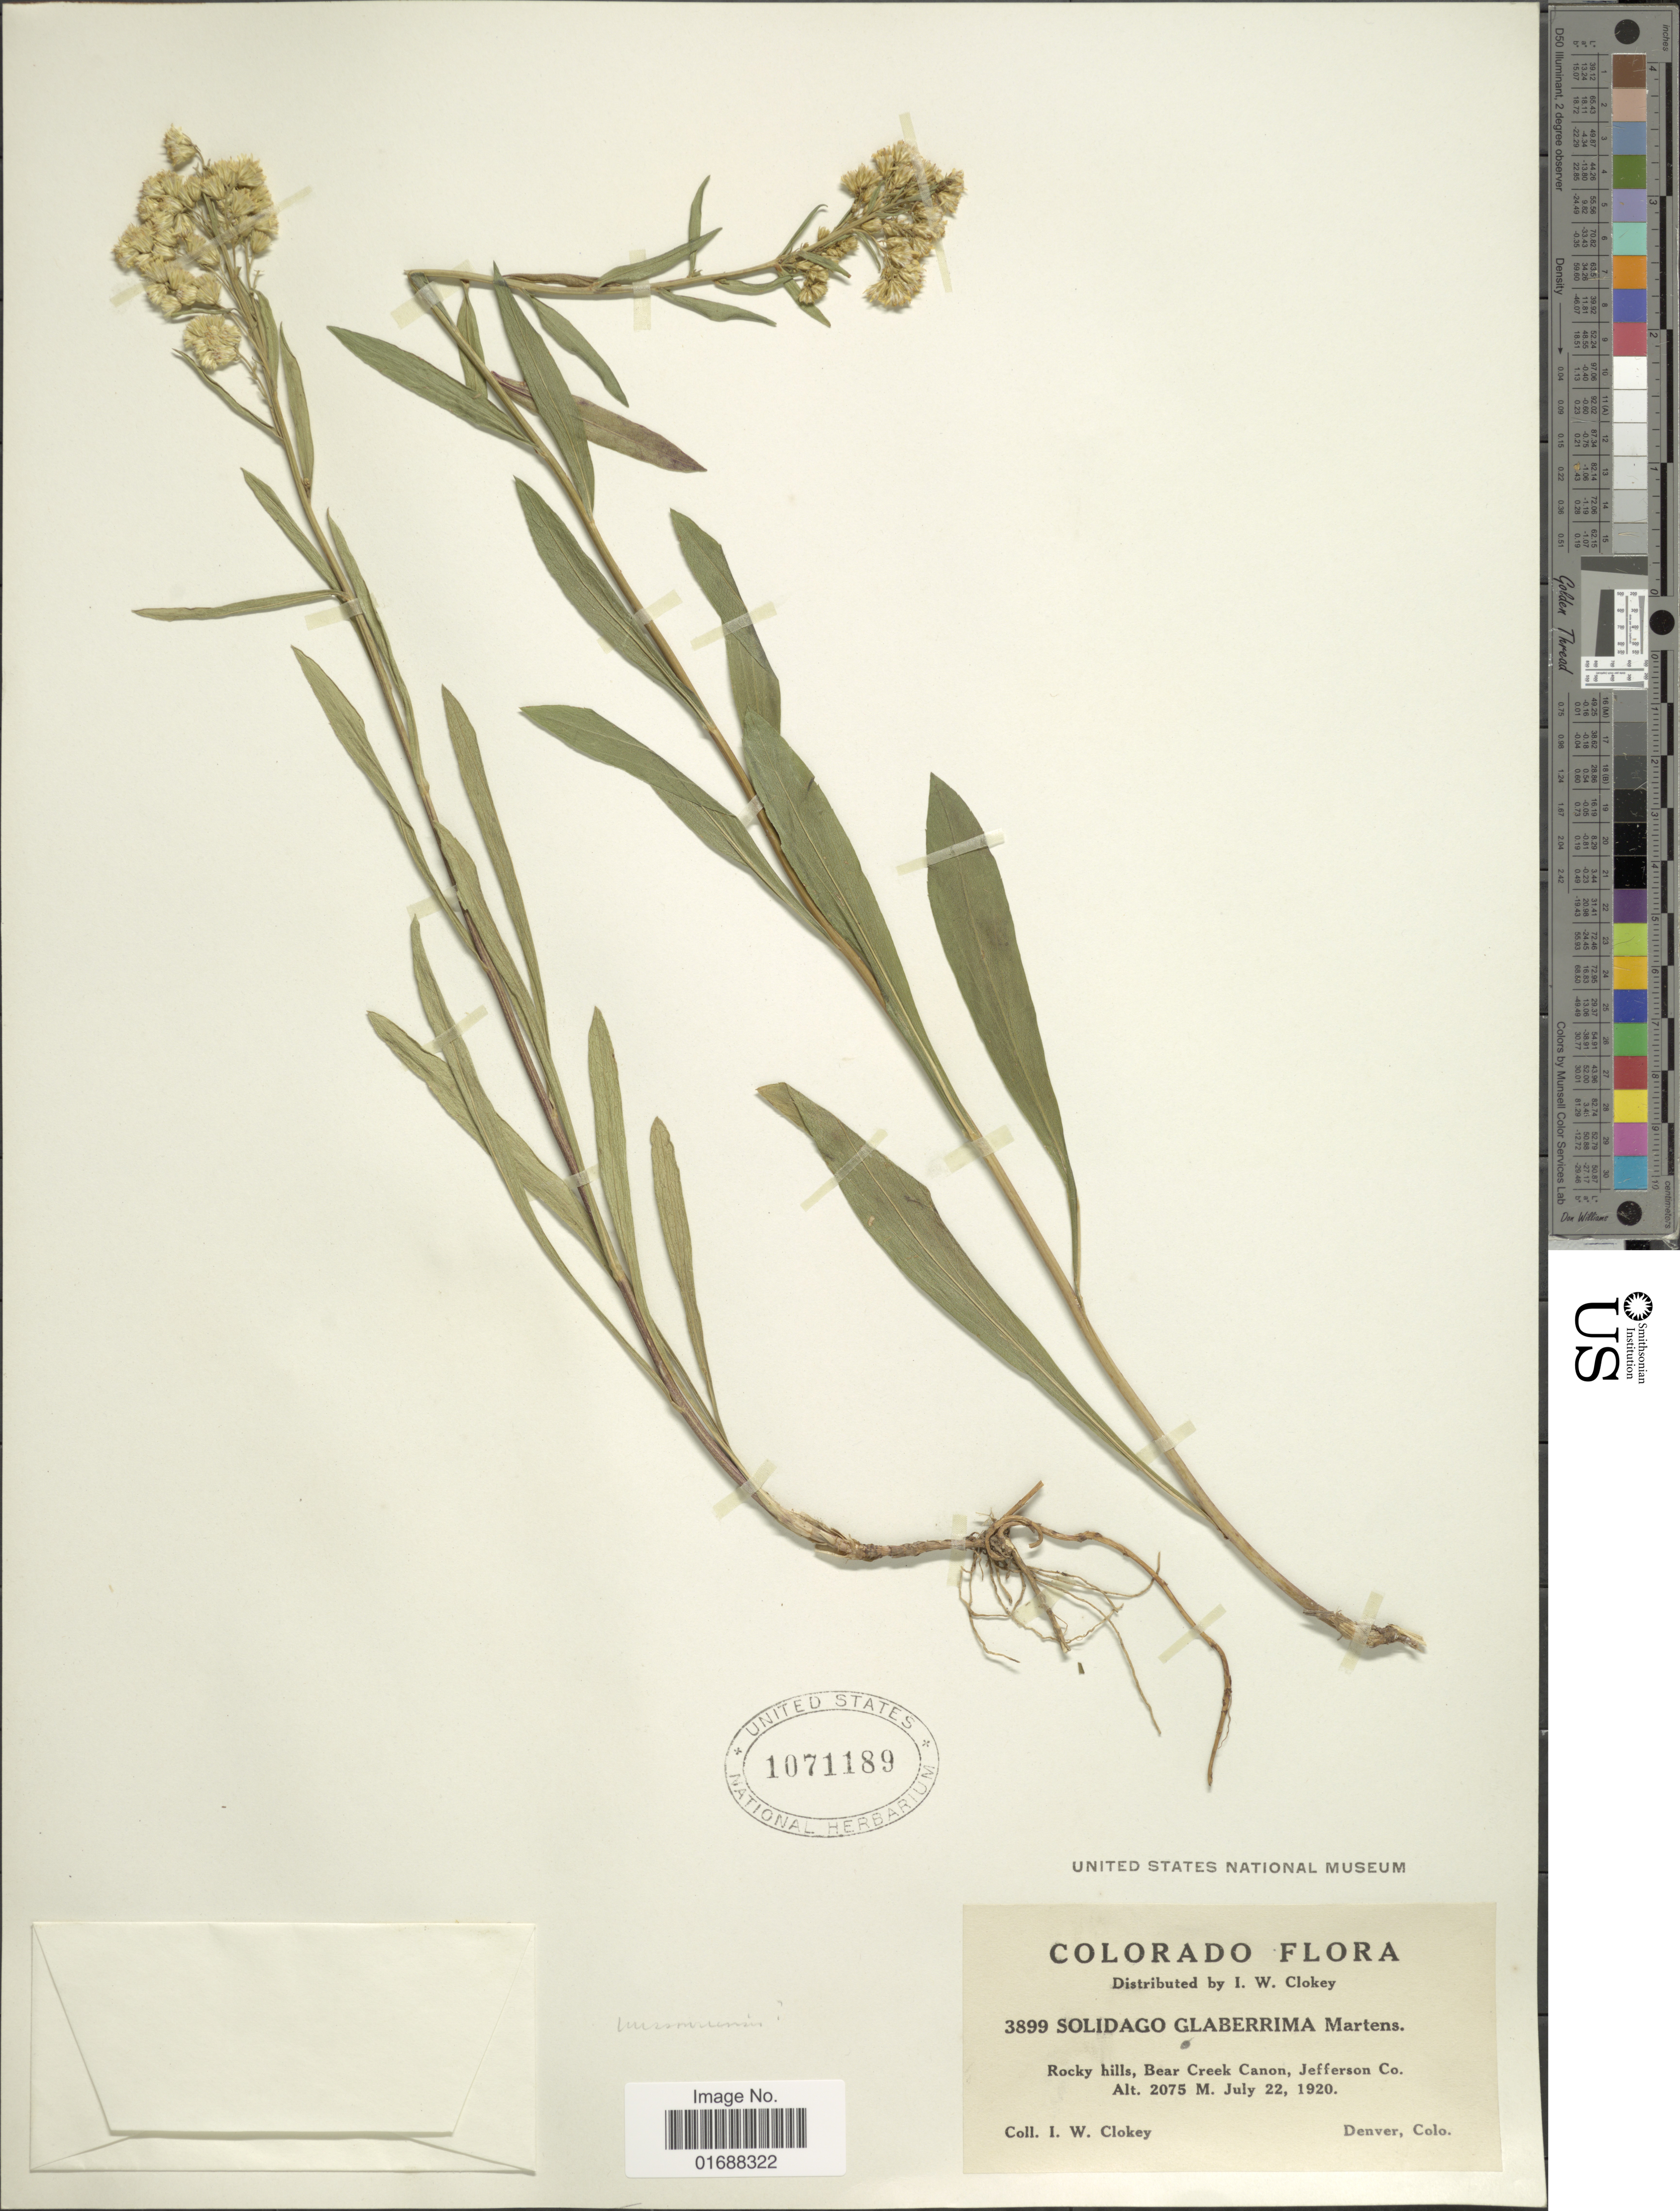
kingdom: Plantae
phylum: Tracheophyta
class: Magnoliopsida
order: Asterales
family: Asteraceae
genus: Solidago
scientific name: Solidago missouriensis var. missouriensis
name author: Nutt.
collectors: I. W. Clokey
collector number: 3899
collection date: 1920-07-22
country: United States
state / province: Colorado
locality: Rocky hills, Bear Creek Canon, Jefferson Co.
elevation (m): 2075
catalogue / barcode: US 1071189